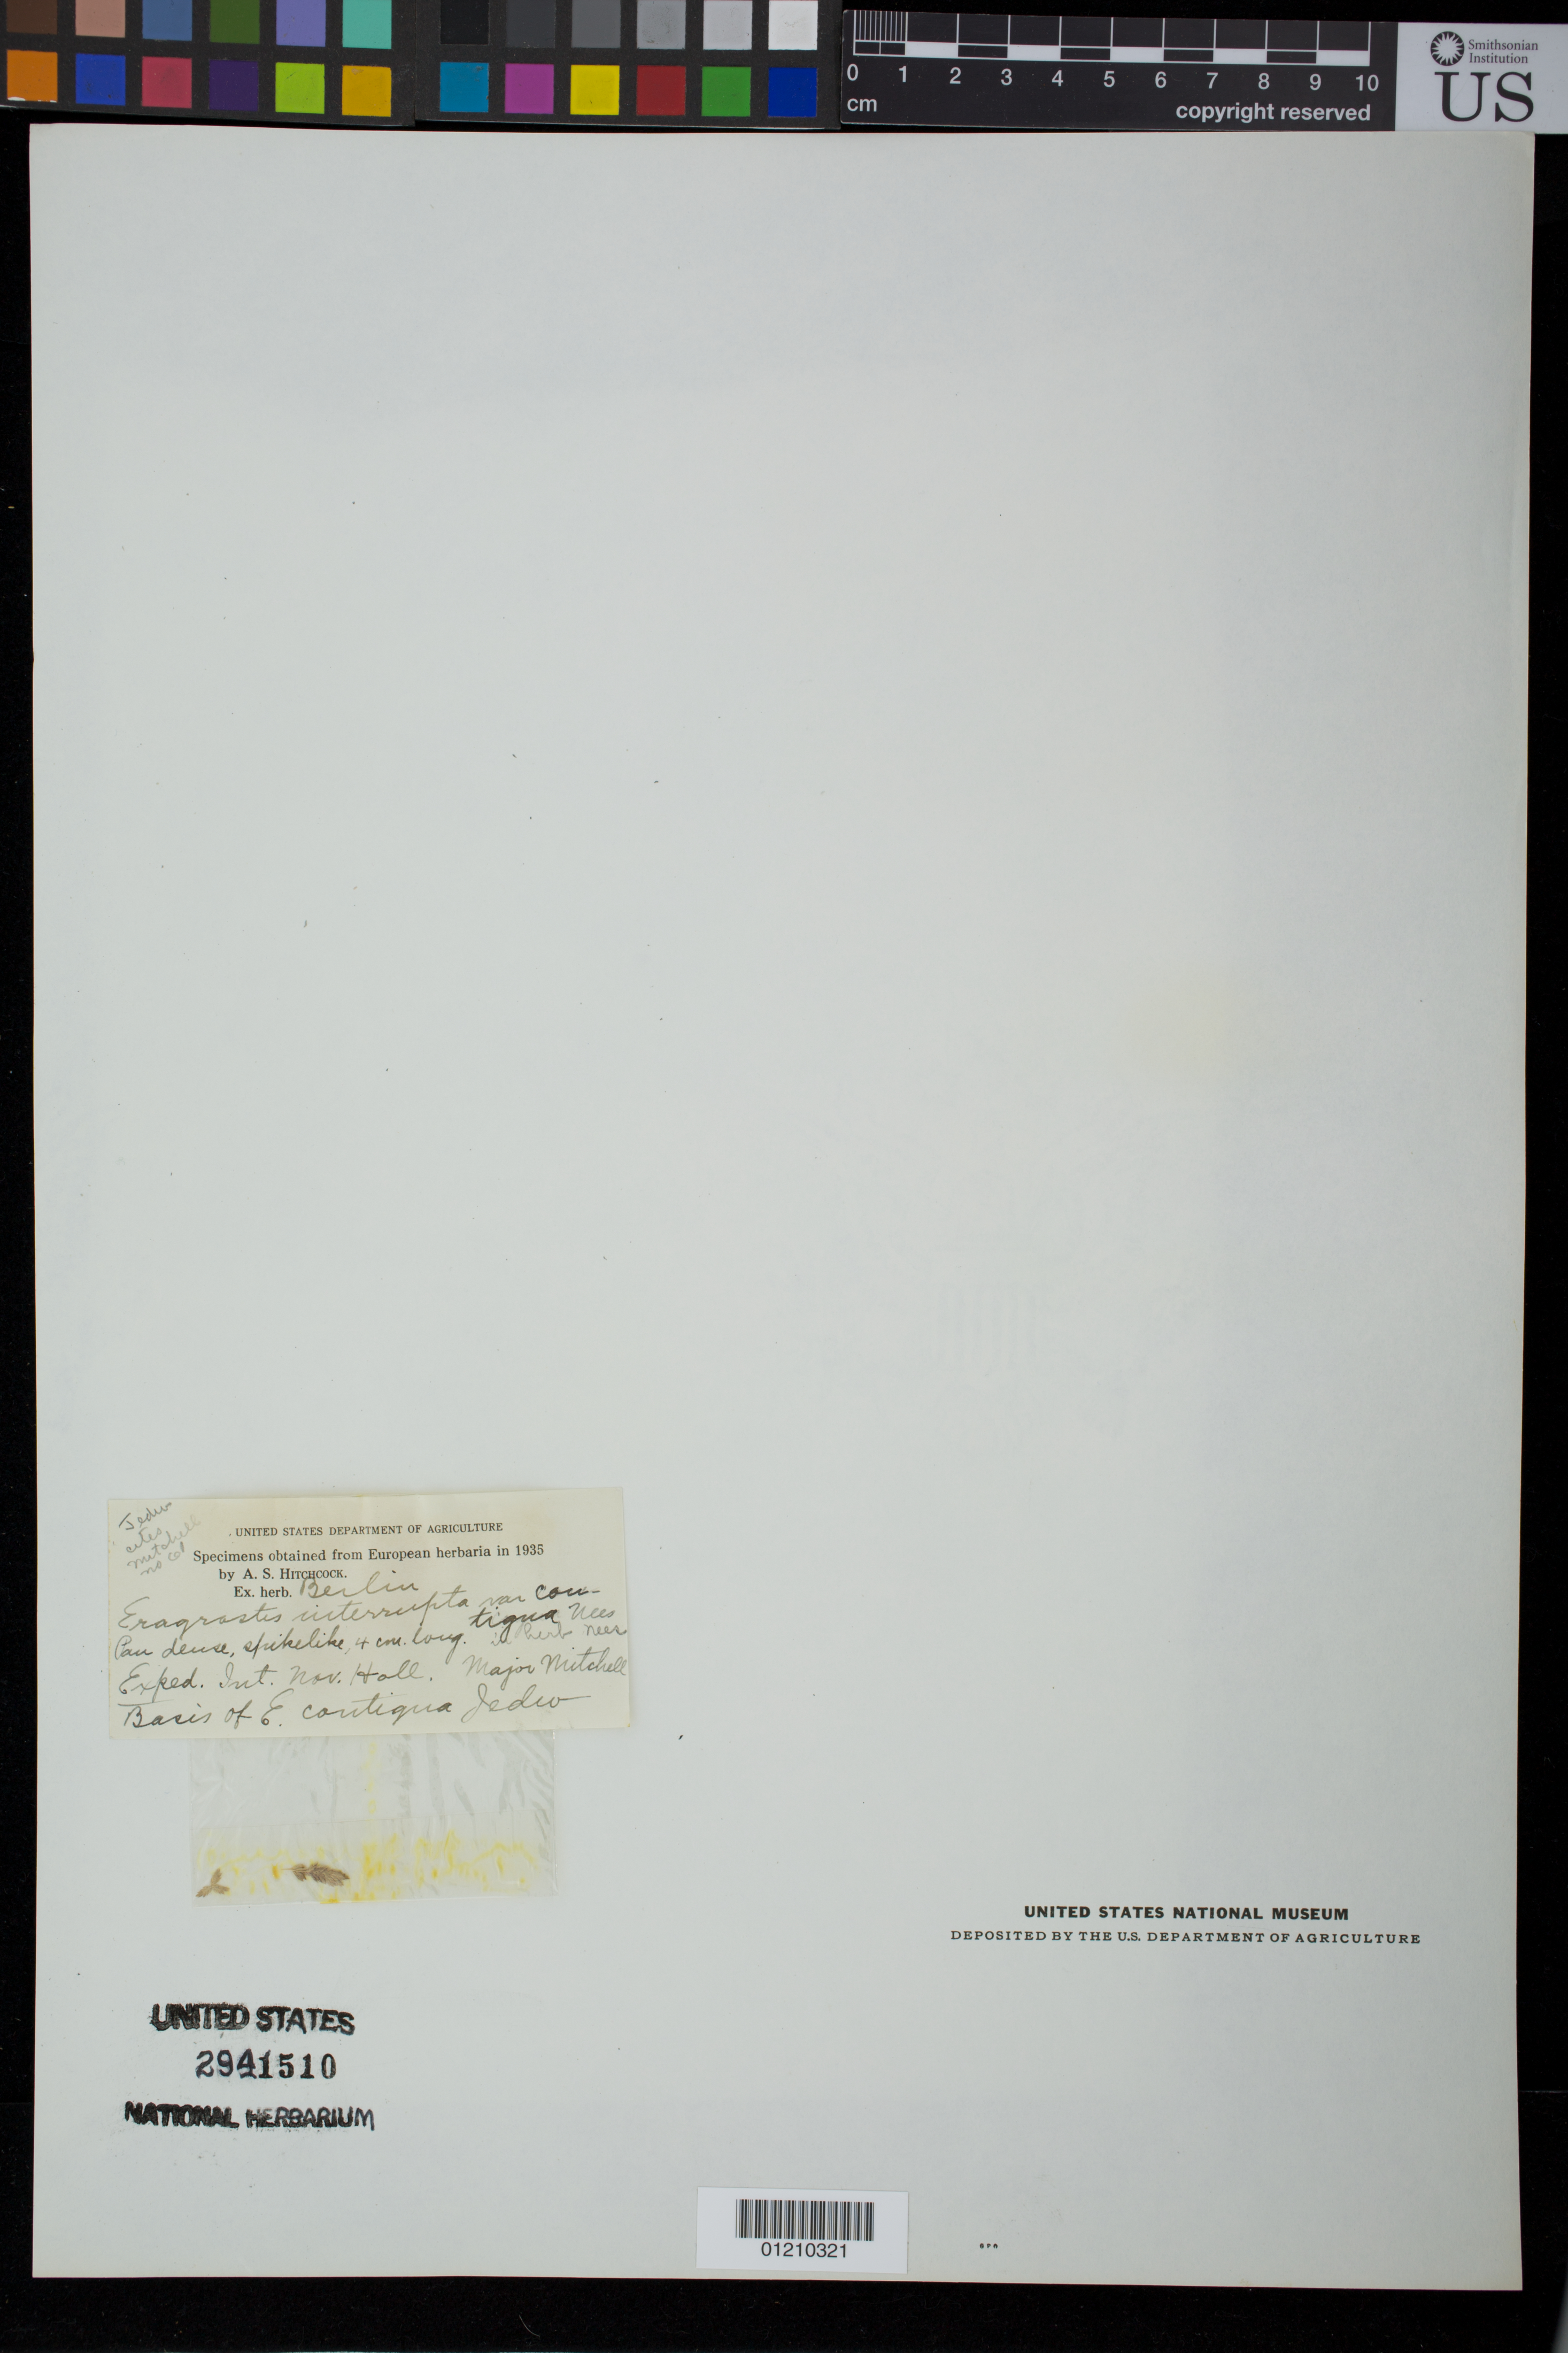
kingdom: Plantae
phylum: Tracheophyta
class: Liliopsida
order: Poales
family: Poaceae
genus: Eragrostis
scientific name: Eragrostis contigua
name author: Jedwabn.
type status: Type Collection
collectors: T. Mitchell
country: Australia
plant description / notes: Fragmentary material of type specimen ex herb. Berlin, "Exped. Inst. Nov. Holl. Major Mitchell"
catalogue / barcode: US 2941510